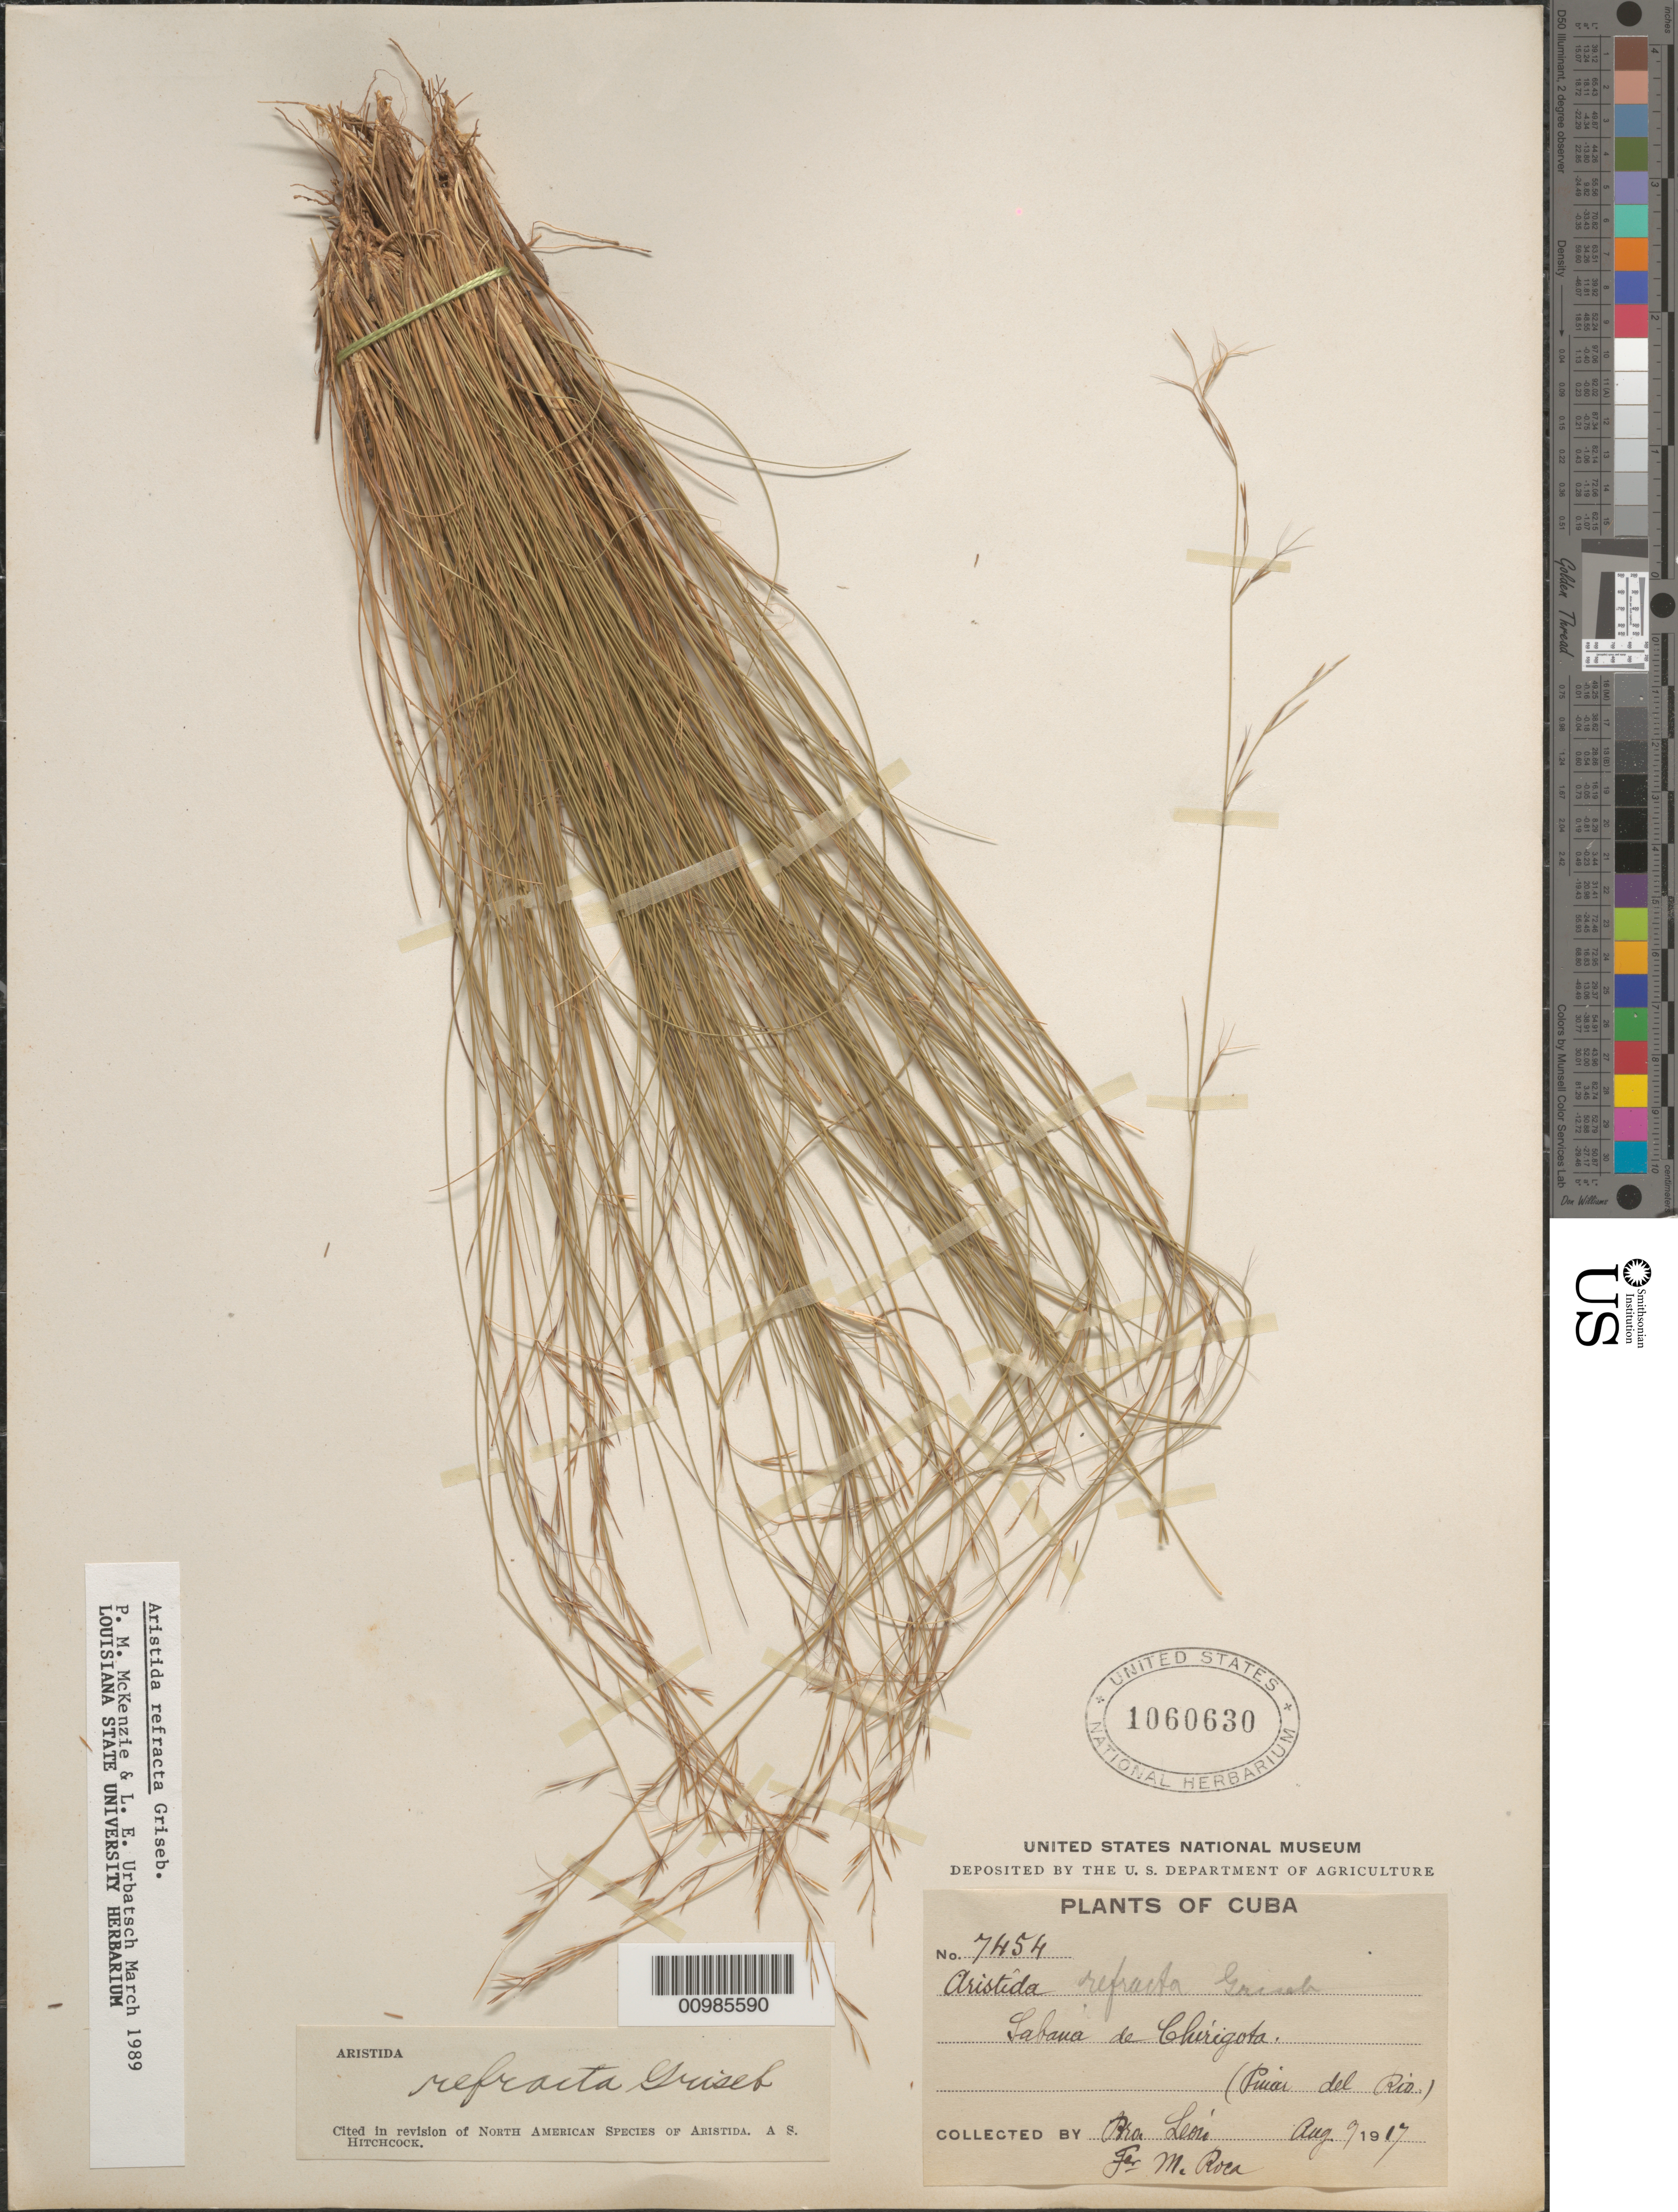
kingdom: Plantae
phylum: Tracheophyta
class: Liliopsida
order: Poales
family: Poaceae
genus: Aristida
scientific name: Aristida refracta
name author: Griseb.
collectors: Bro. León & M. Roca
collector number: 7454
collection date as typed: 09 Aug 1917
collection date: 1917-08-09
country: Cuba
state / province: Pinar del Rio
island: Cuba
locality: Pinar del Rio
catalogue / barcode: US 1060630